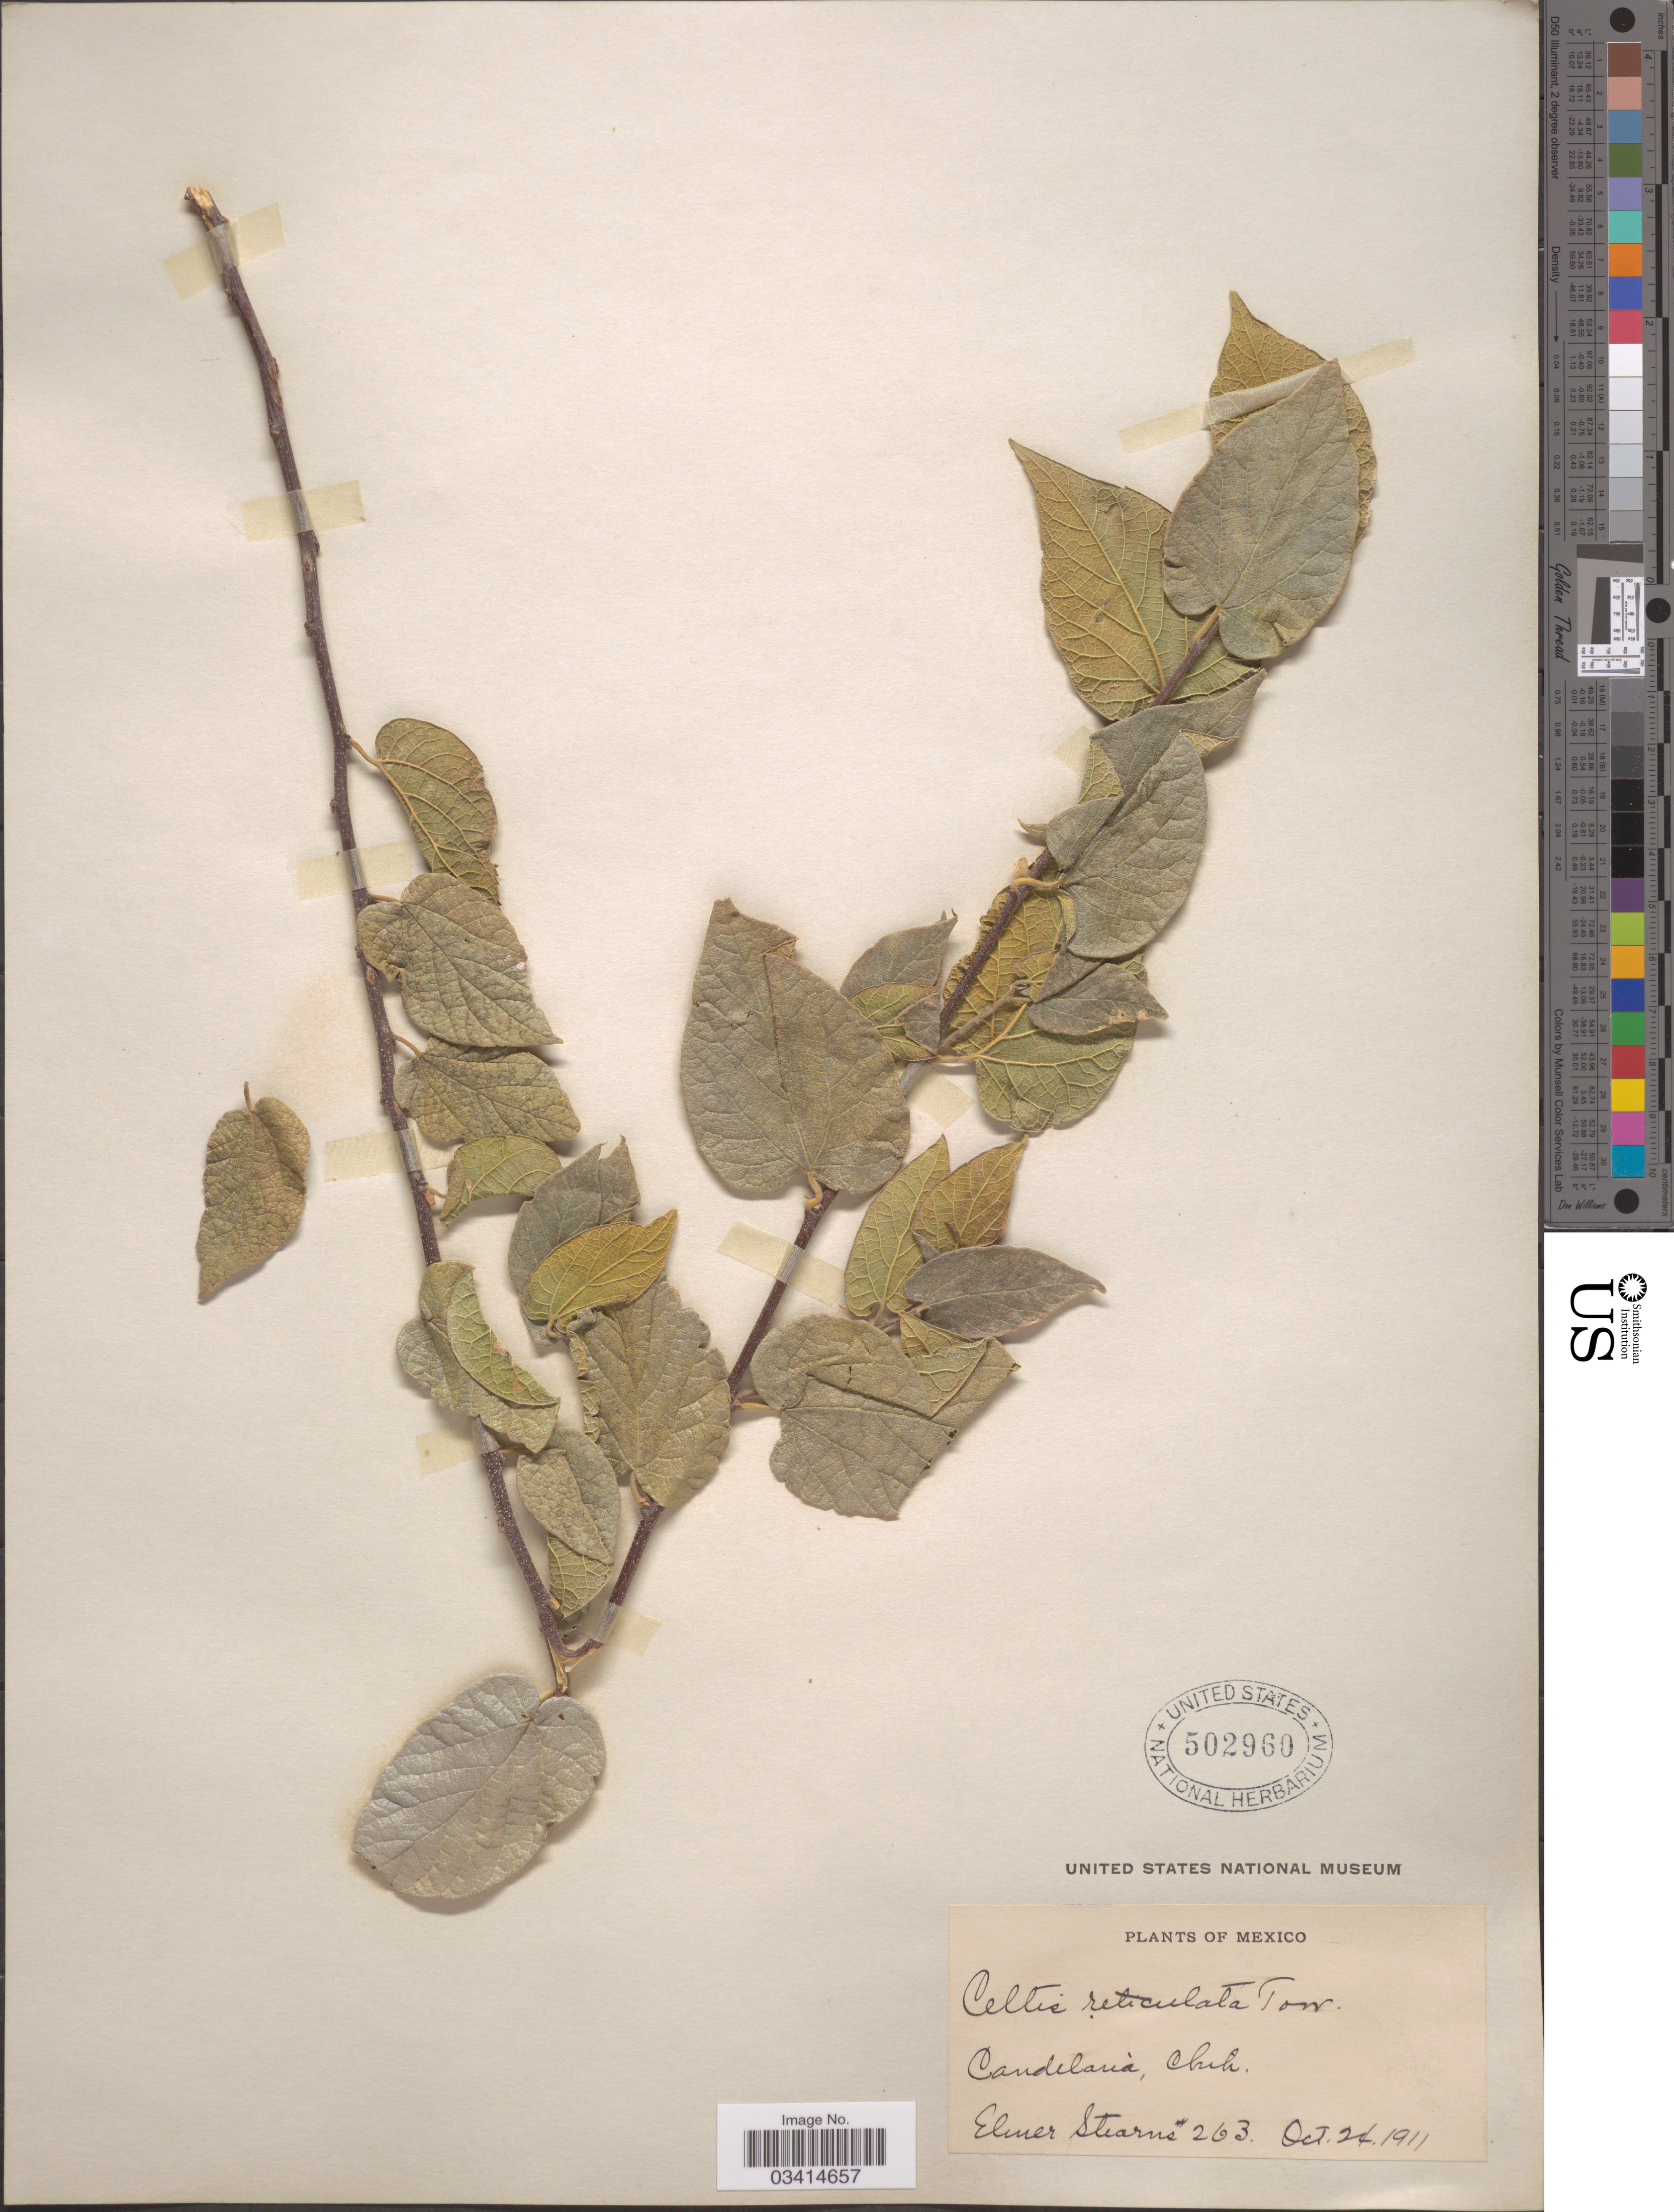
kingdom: Plantae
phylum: Tracheophyta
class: Magnoliopsida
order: Rosales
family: Cannabaceae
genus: Celtis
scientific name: Celtis reticulata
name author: Torr.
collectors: E. Stearns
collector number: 263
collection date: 1911-10-24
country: Mexico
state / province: Chihuahua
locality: Candelaria.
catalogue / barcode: US 502960